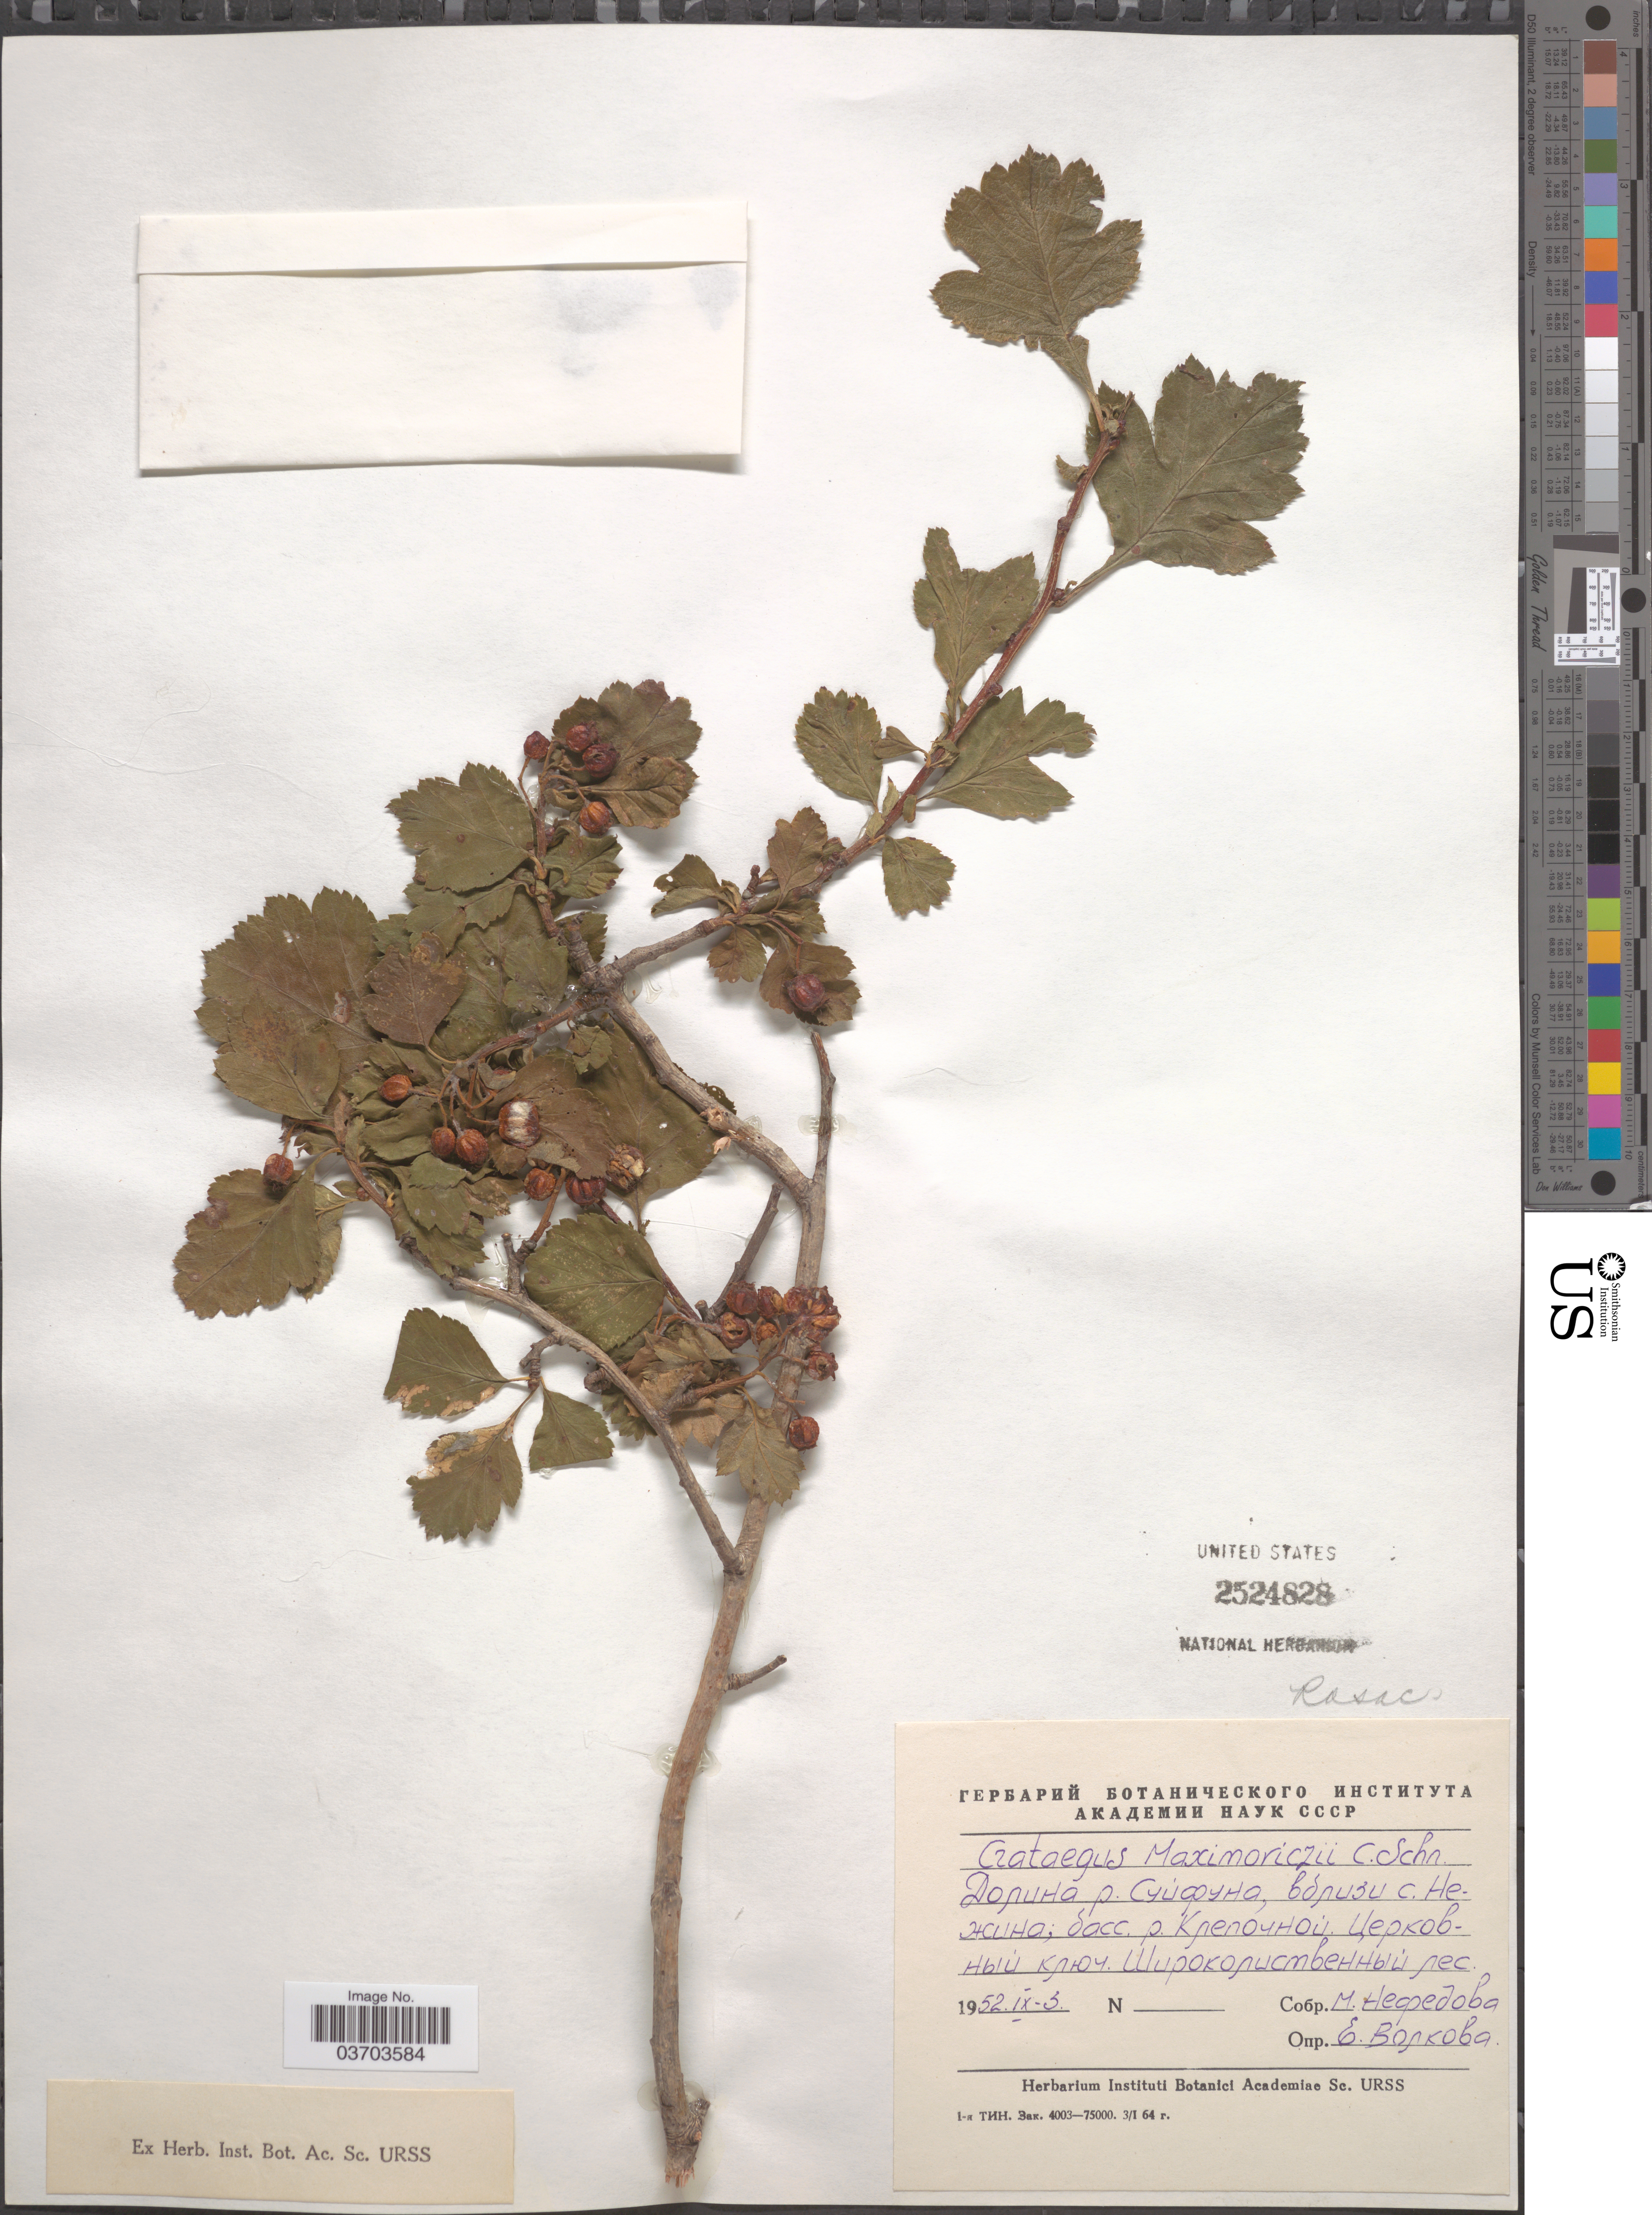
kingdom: Plantae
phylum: Tracheophyta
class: Magnoliopsida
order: Rosales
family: Rosaceae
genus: Crataegus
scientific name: Crataegus maximowiczii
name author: C.K. Schneid.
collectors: M. Nefedova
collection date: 1952-09-03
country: Russian Federation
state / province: Primorsky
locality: Valley of river Suifun, near of village Nezhino, basin of river Klepochnaya.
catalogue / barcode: US 2524828